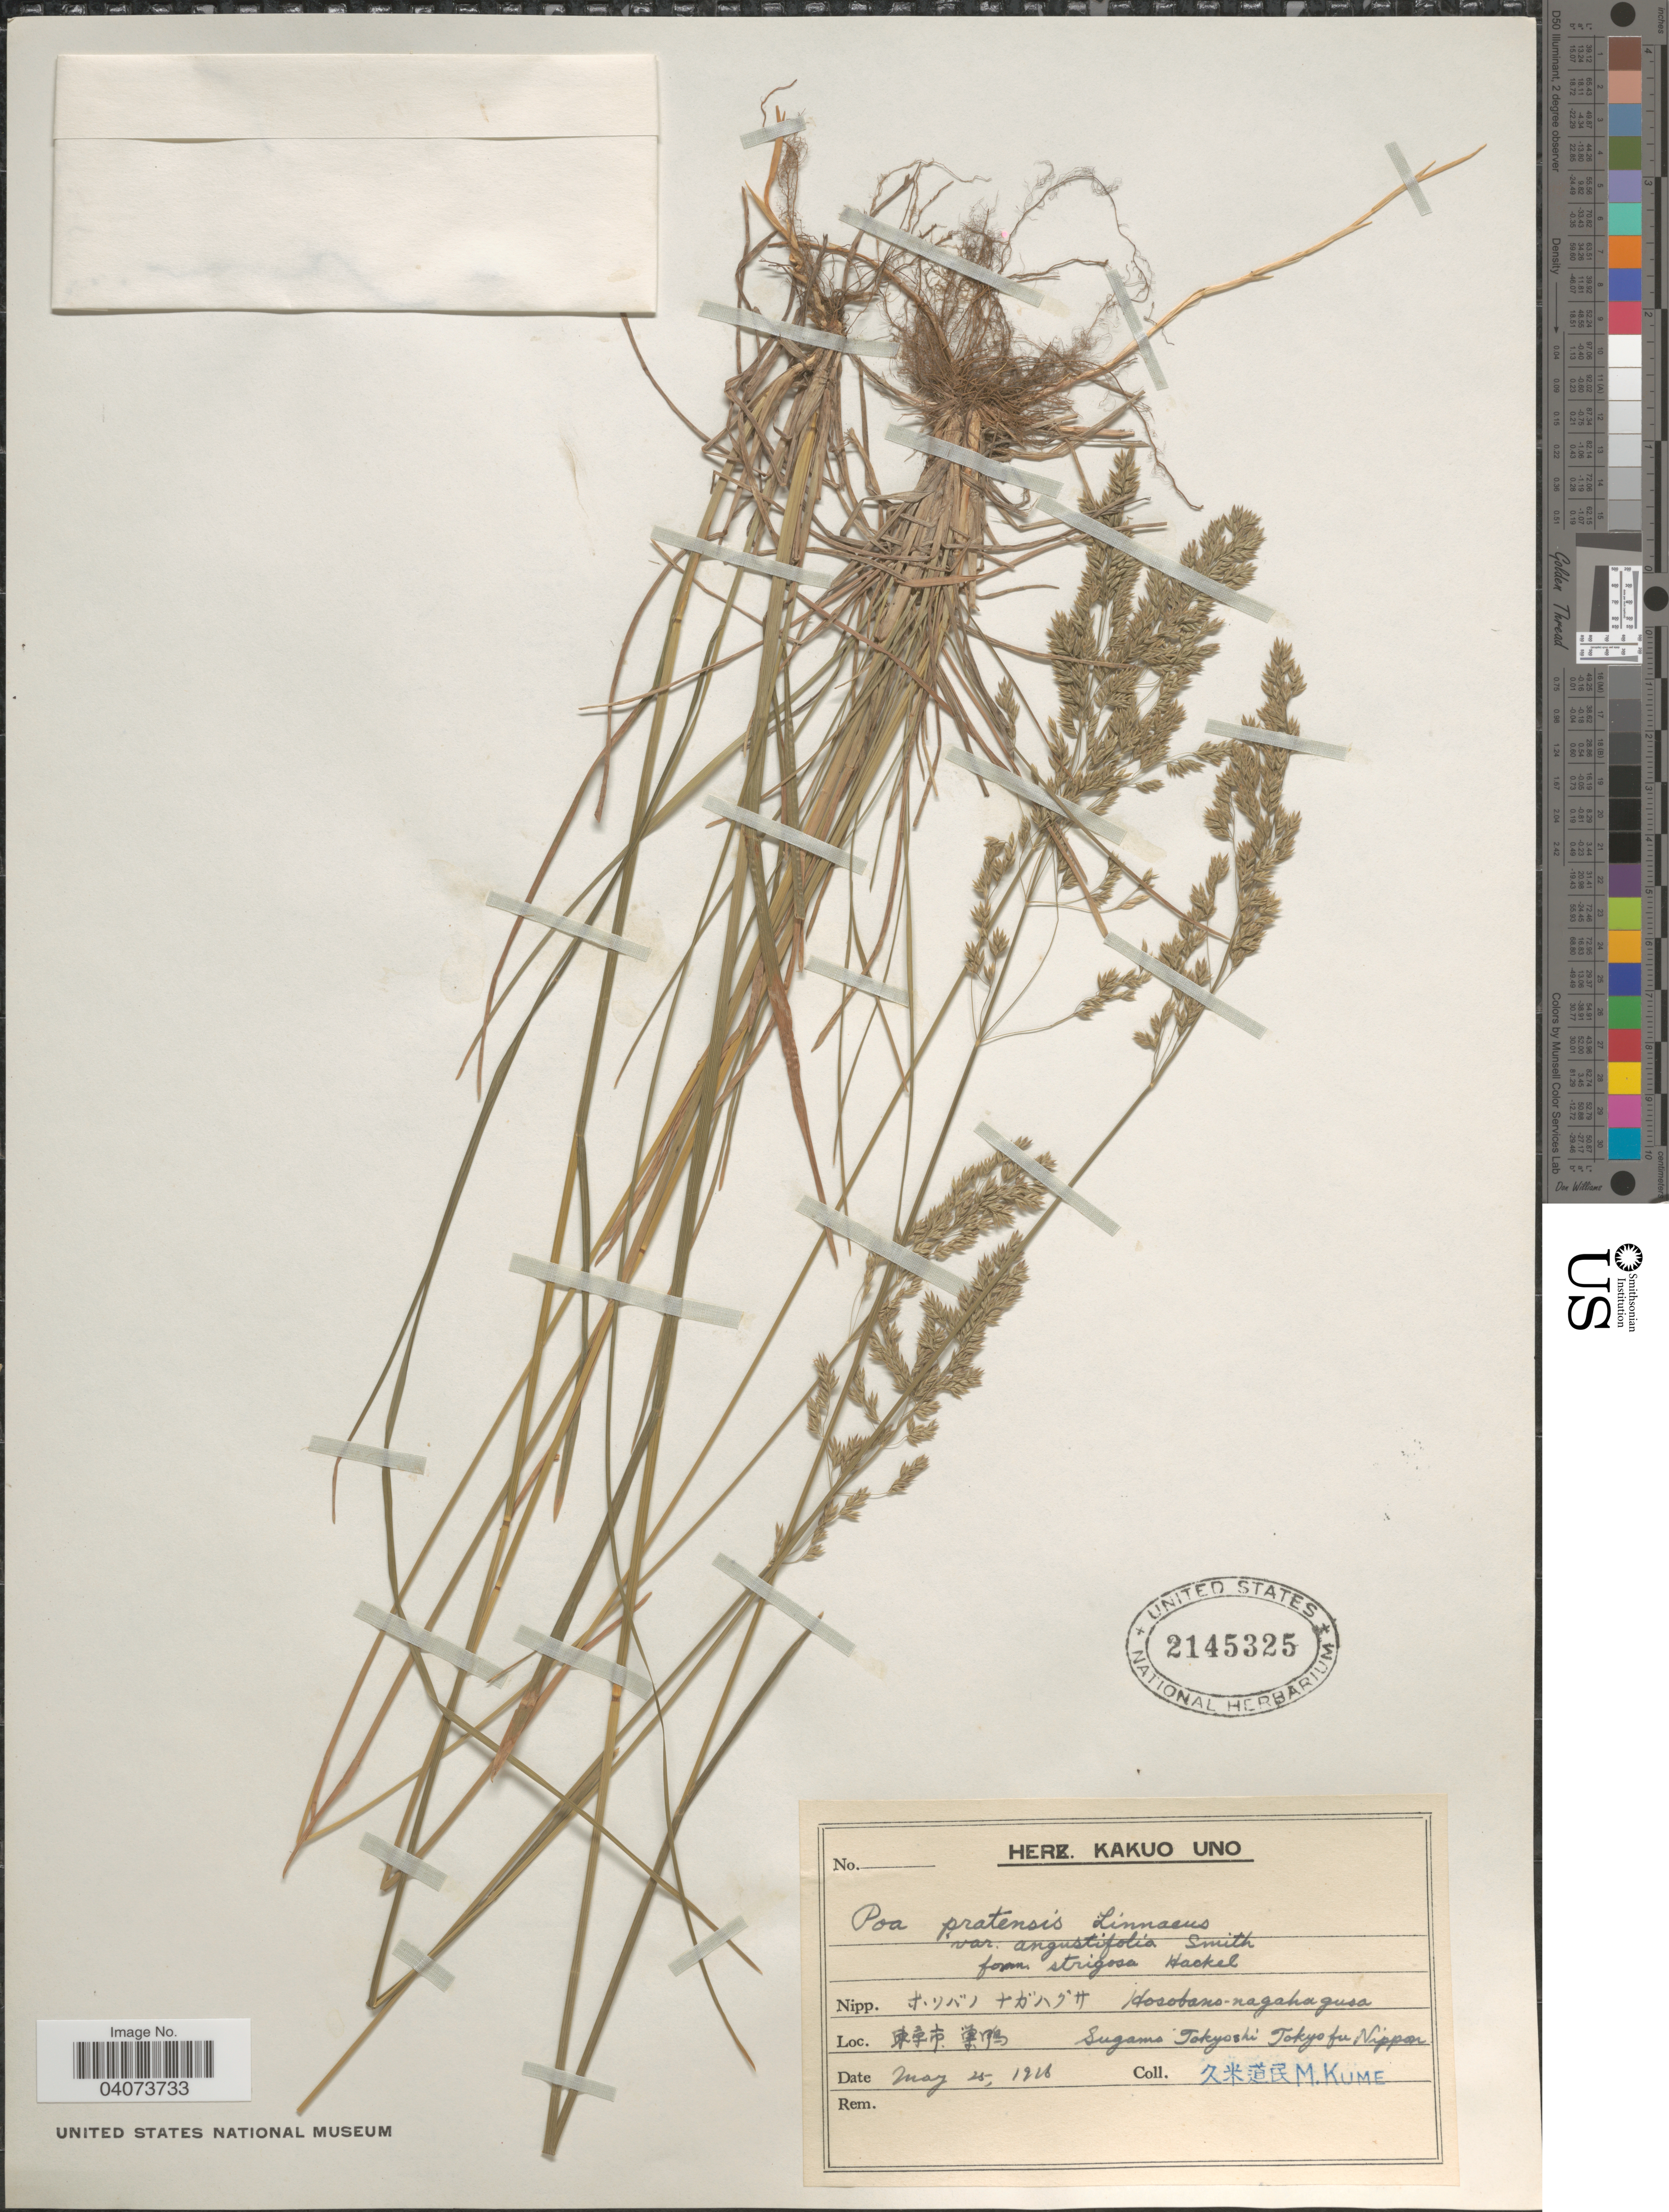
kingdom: Plantae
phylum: Tracheophyta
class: Liliopsida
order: Poales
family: Poaceae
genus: Poa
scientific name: Poa pratensis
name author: L.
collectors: M. Kume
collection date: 1926-05-25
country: Japan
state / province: Tokyo, Federal City of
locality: X. Sugamo Tokyoshi Tokyo fu Nippon.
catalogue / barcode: US 2145325